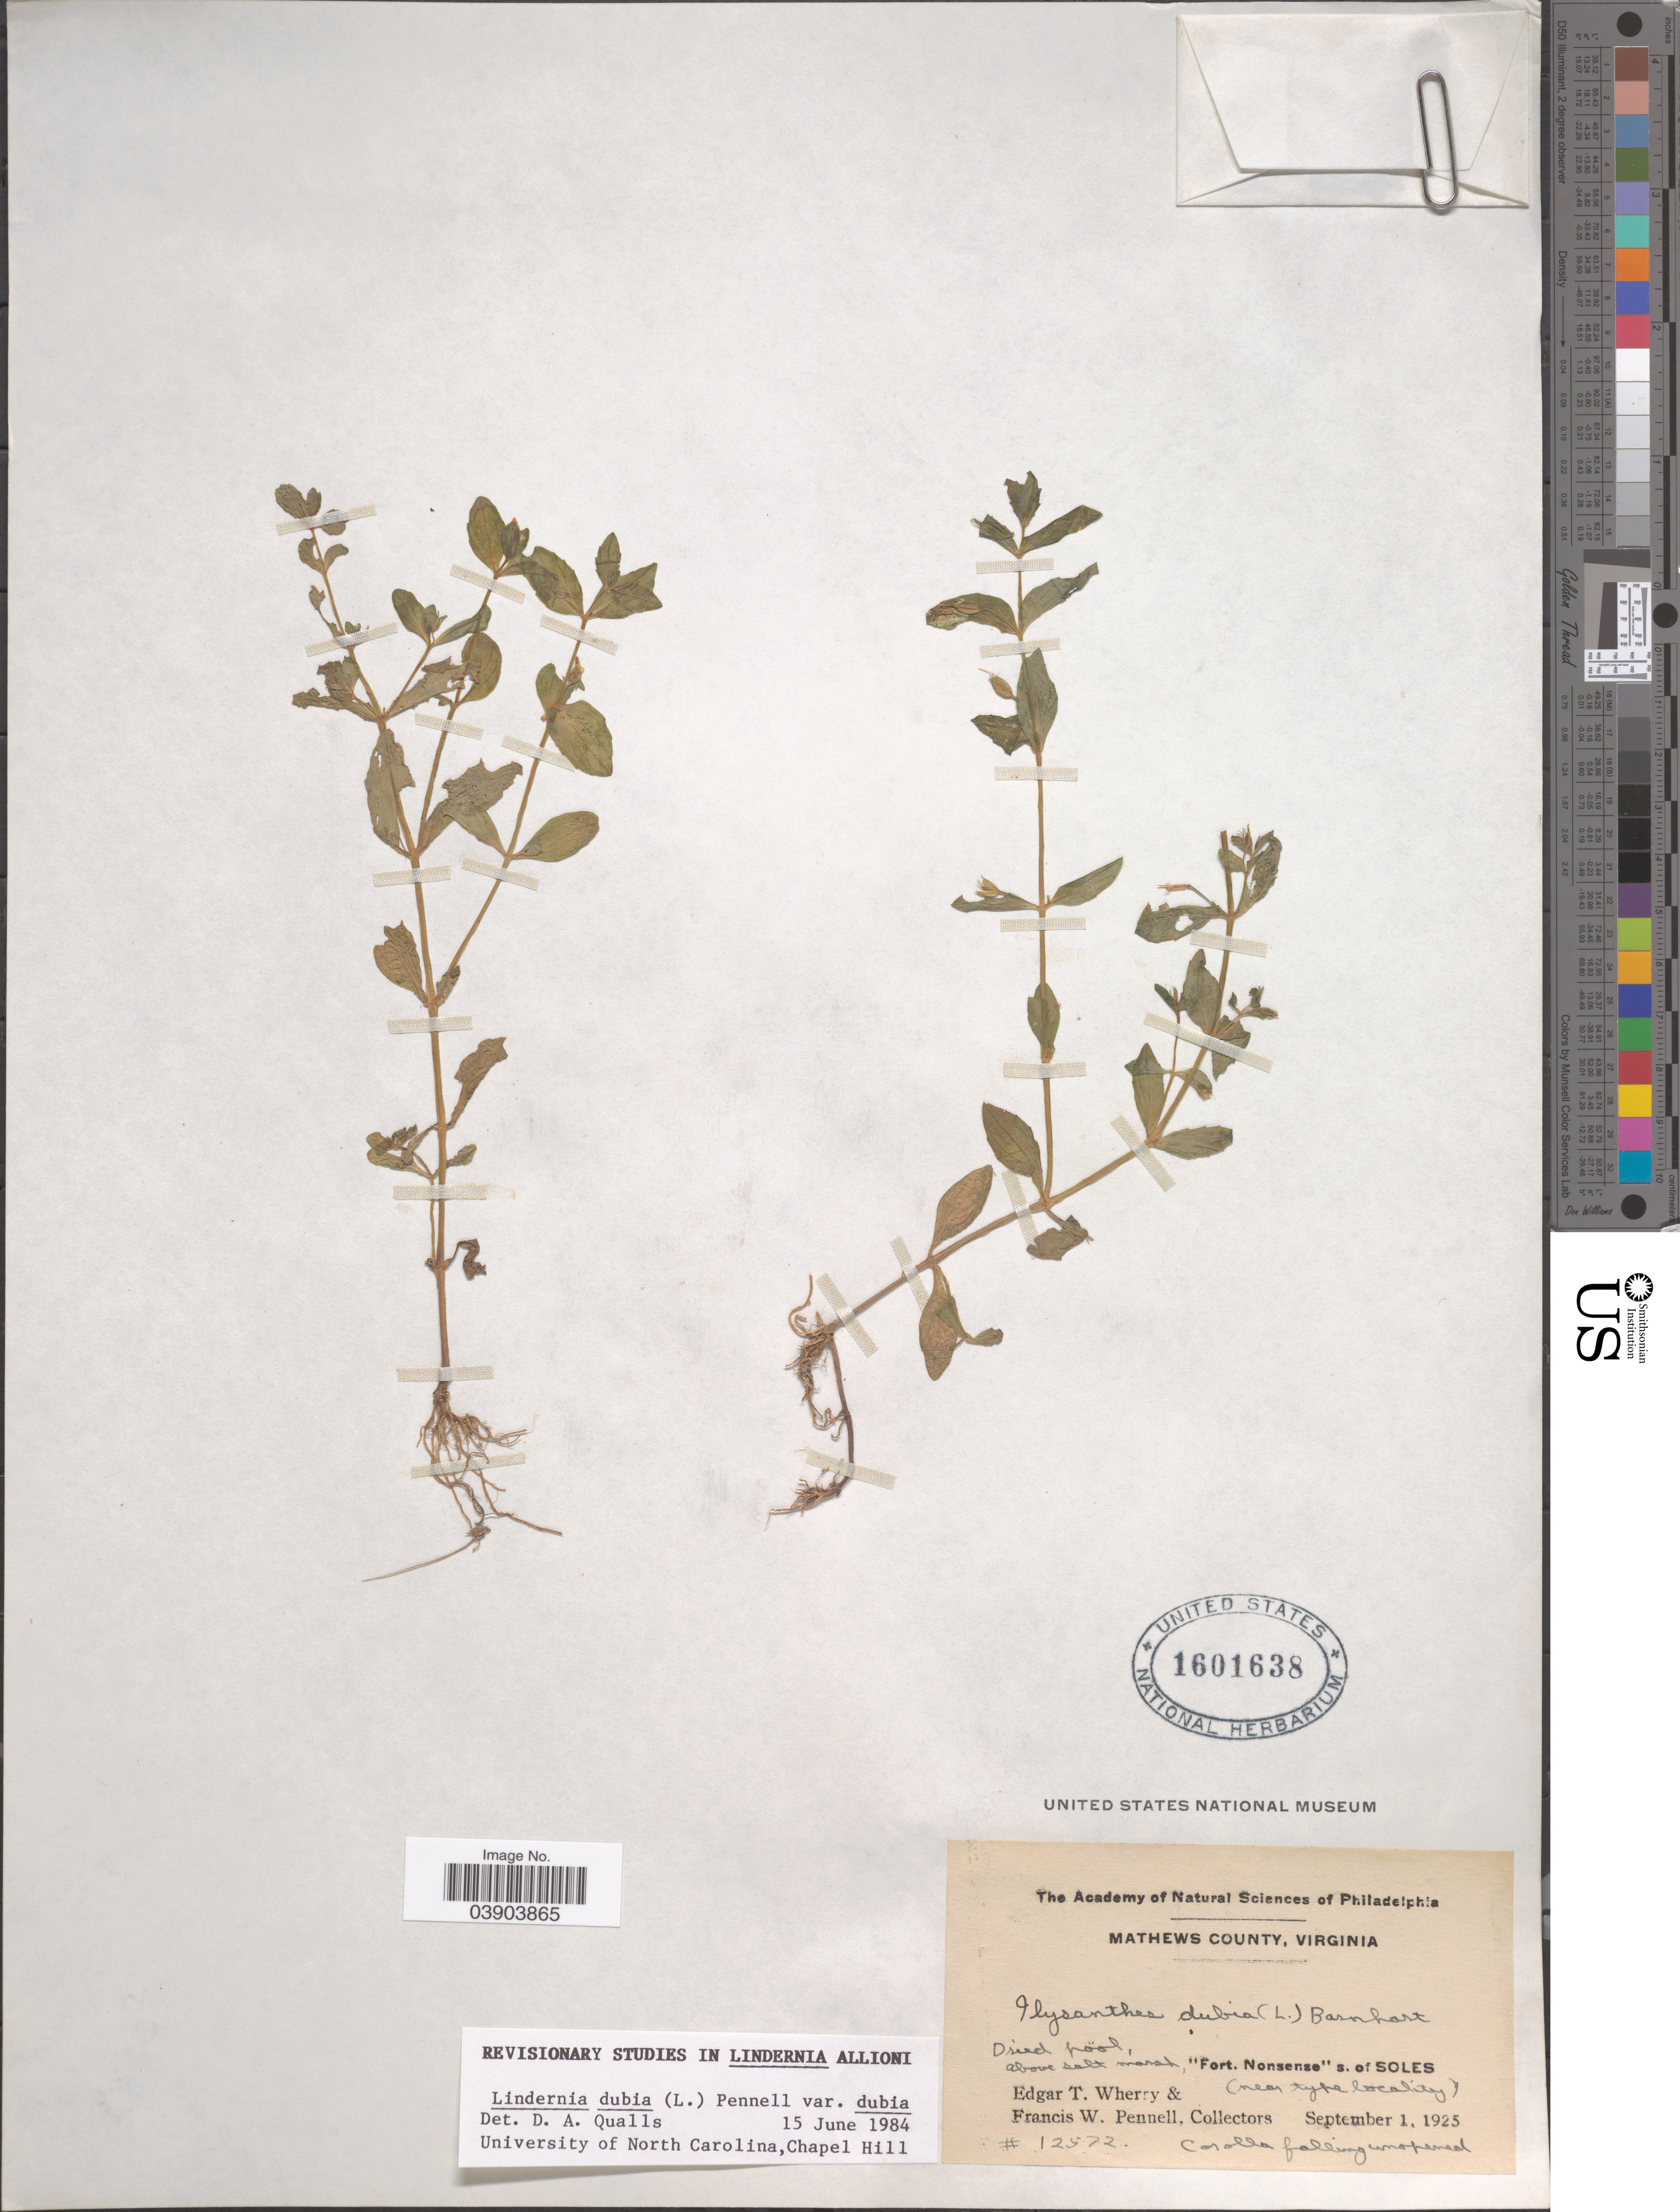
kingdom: Plantae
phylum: Tracheophyta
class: Magnoliopsida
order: Lamiales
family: Linderniaceae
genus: Lindernia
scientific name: Lindernia dubia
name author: (L.) Pennell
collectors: E. T. Wherry & F. W. Pennell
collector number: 12572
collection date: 1925-09-01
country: United States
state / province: Virginia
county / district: Mathews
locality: Mathews County. "Fort Nonsense" s. of Soles.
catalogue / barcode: US 1601638